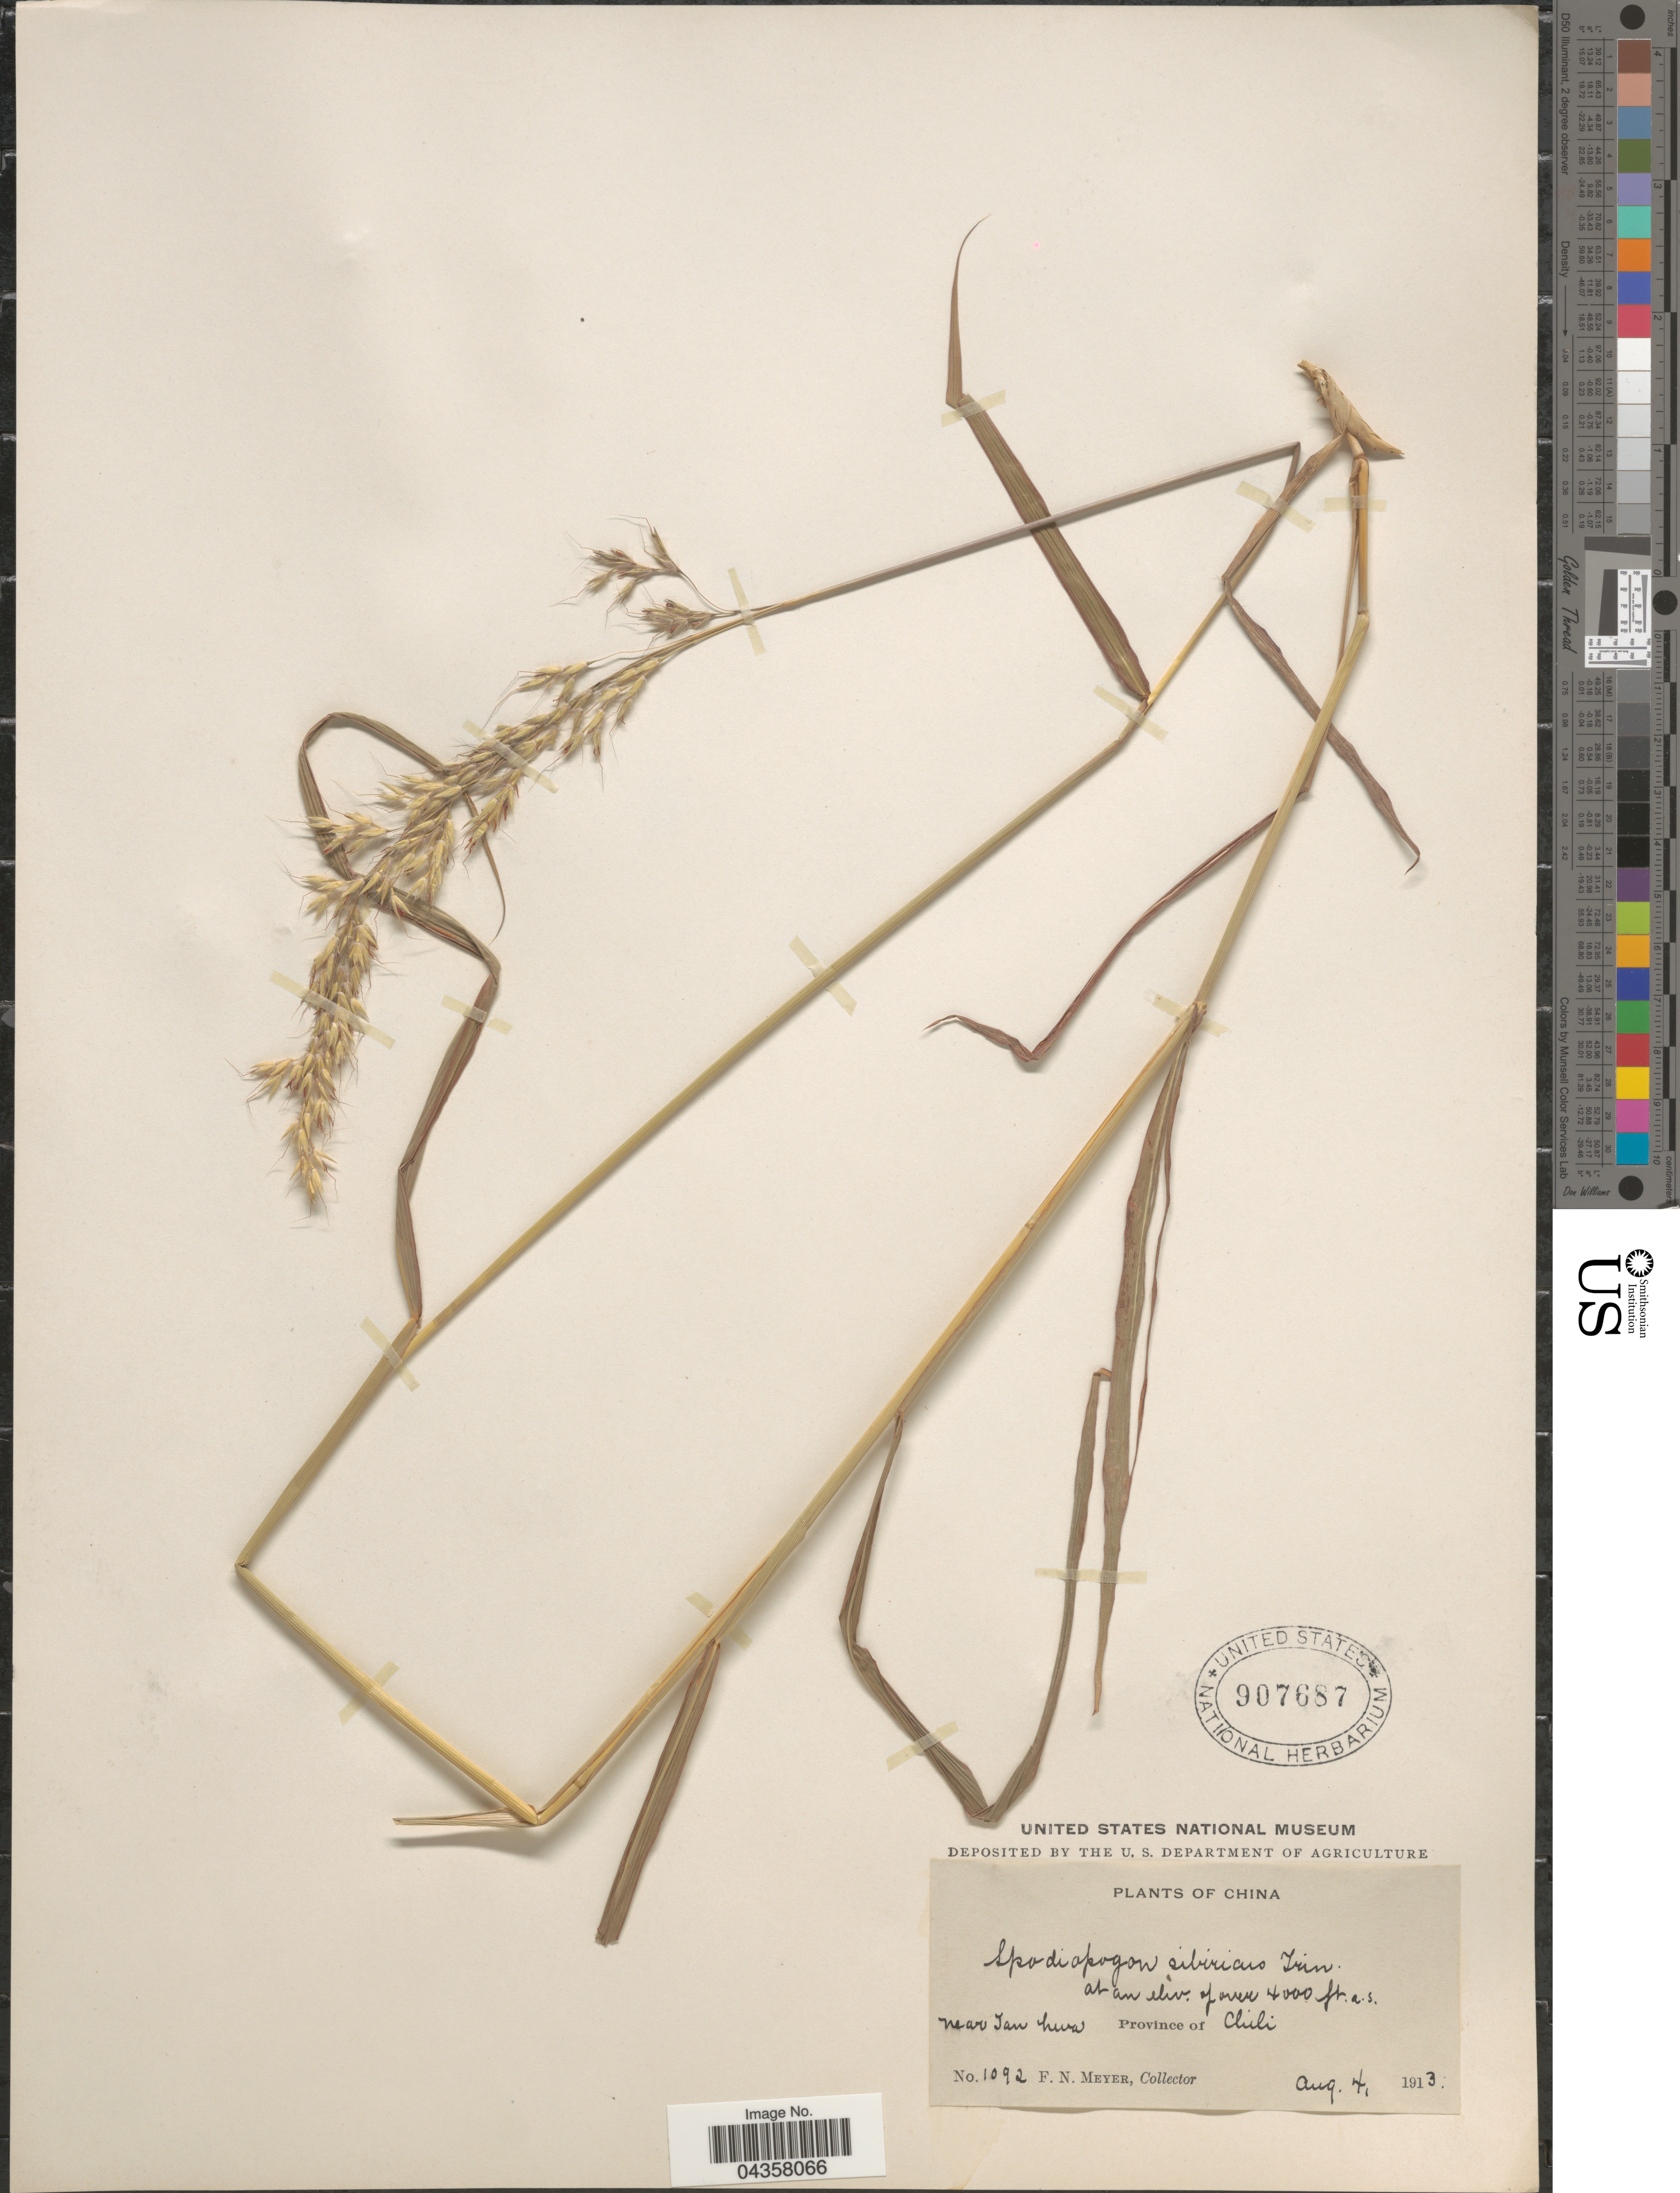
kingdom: Plantae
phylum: Tracheophyta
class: Liliopsida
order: Poales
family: Poaceae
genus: Spodiopogon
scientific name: Spodiopogon sibiricus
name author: Trin.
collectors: F. N. Meyer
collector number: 1092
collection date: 1913-08-04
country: China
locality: Near Tan hwa. Province of Chili.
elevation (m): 1219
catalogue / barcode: US 907687